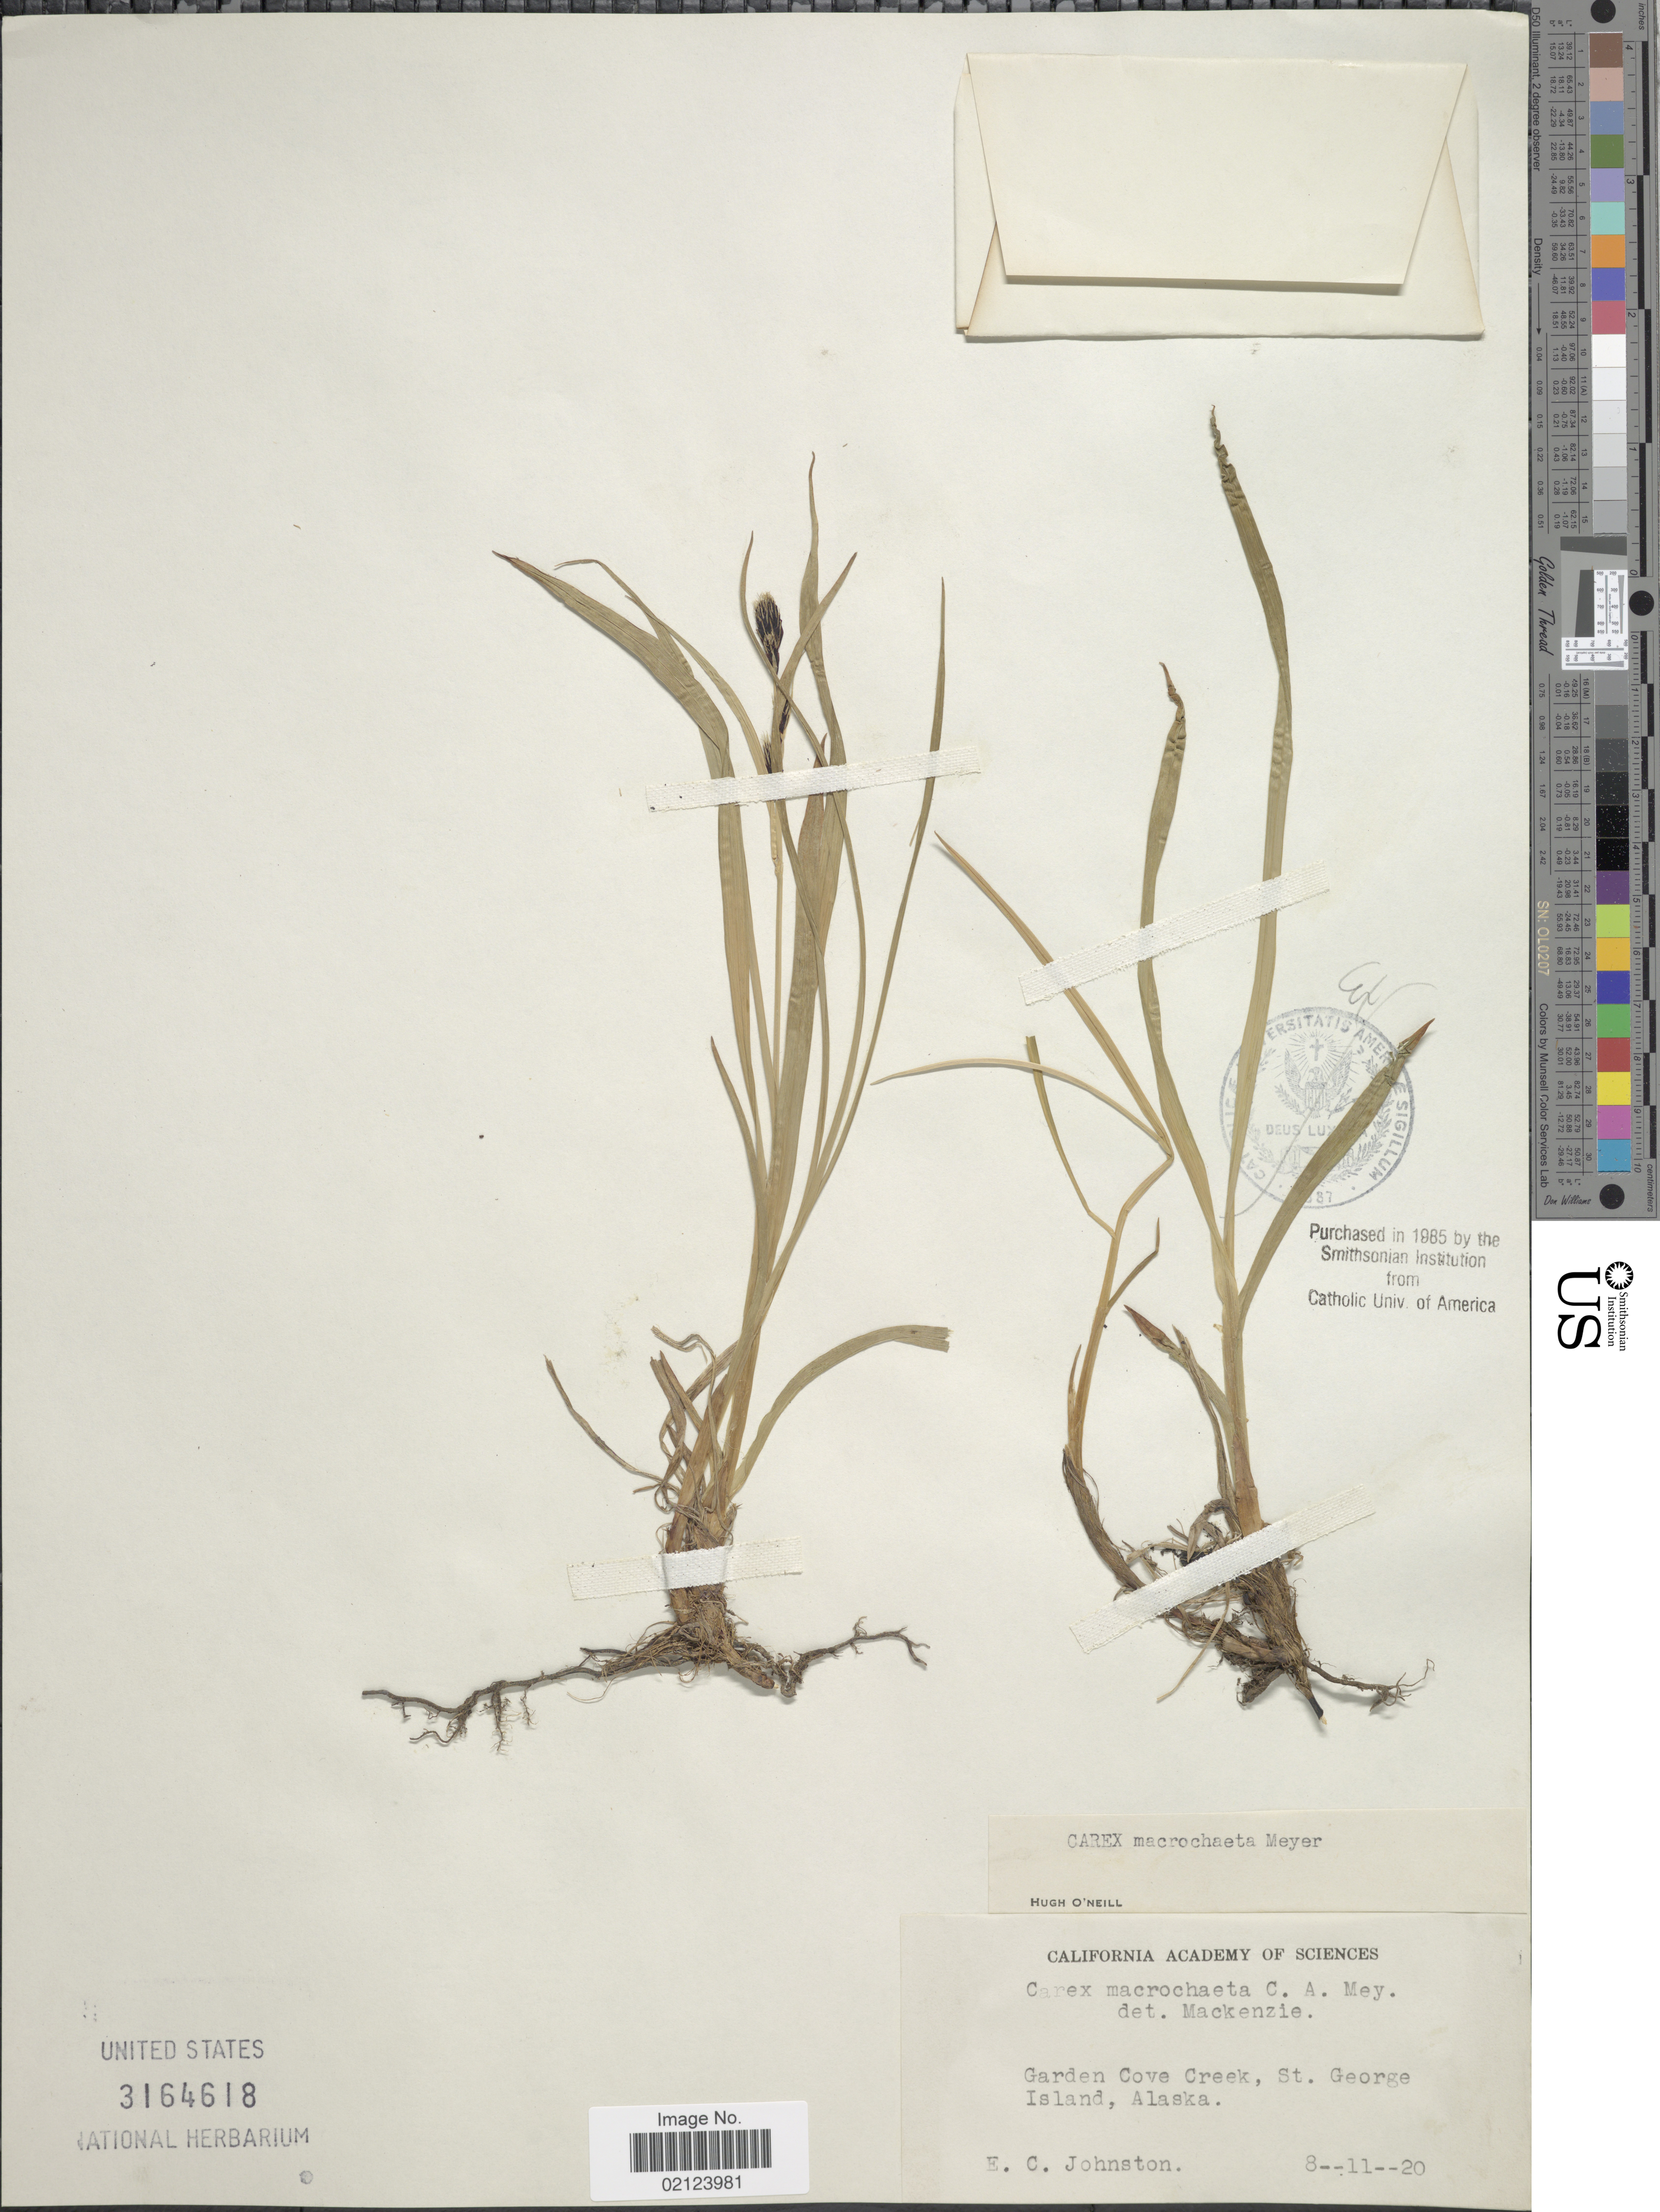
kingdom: Plantae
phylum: Tracheophyta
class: Liliopsida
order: Poales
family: Cyperaceae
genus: Carex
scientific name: Carex macrochaeta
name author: C.A. Mey.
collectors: E. C. Johnston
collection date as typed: Transcribed d/m/y: 11/8/20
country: United States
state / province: Alaska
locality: Garden Cove Creek, St. George Island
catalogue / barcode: US 3164618